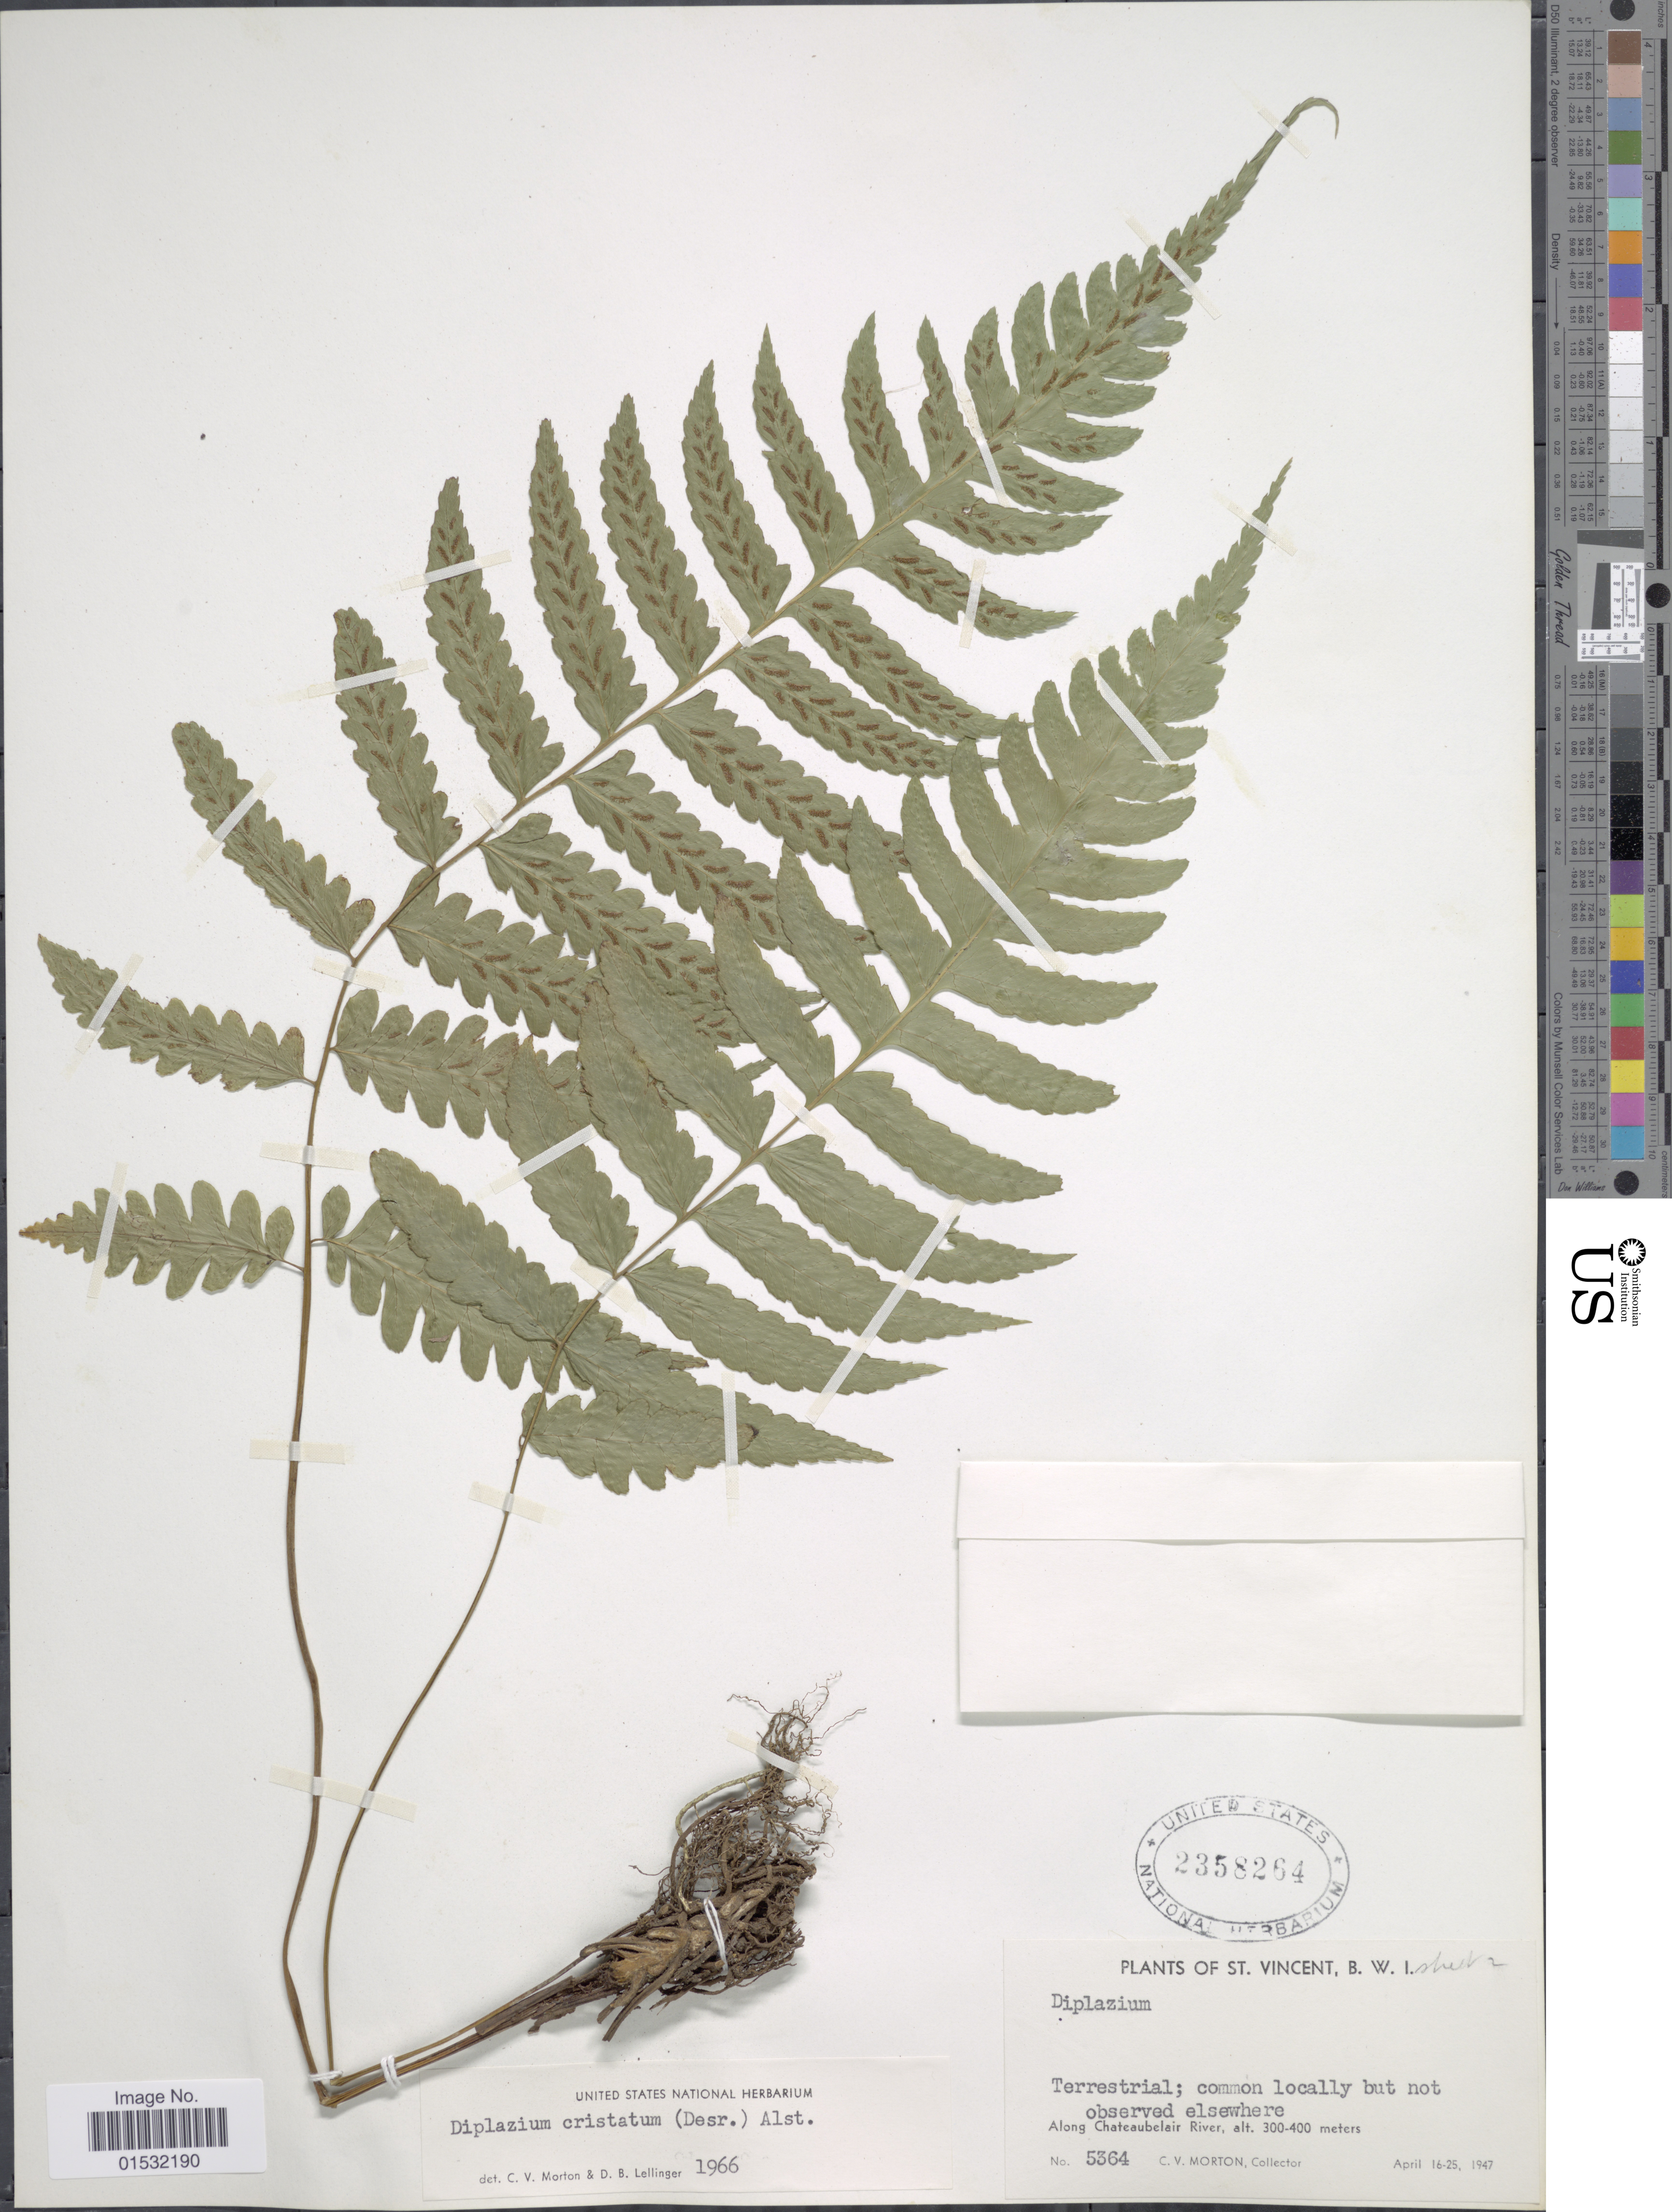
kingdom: Plantae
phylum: Tracheophyta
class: Polypodiopsida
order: Polypodiales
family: Athyriaceae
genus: Diplazium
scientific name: Diplazium cristatum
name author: (Desr.) Alston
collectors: C. V. Morton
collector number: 5364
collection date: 1947-04-16/1947-04-25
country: St. Vincent - Grenadines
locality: St. Vincent, B. W. I. Along Chateaubelair River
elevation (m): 300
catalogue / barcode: US 2358264